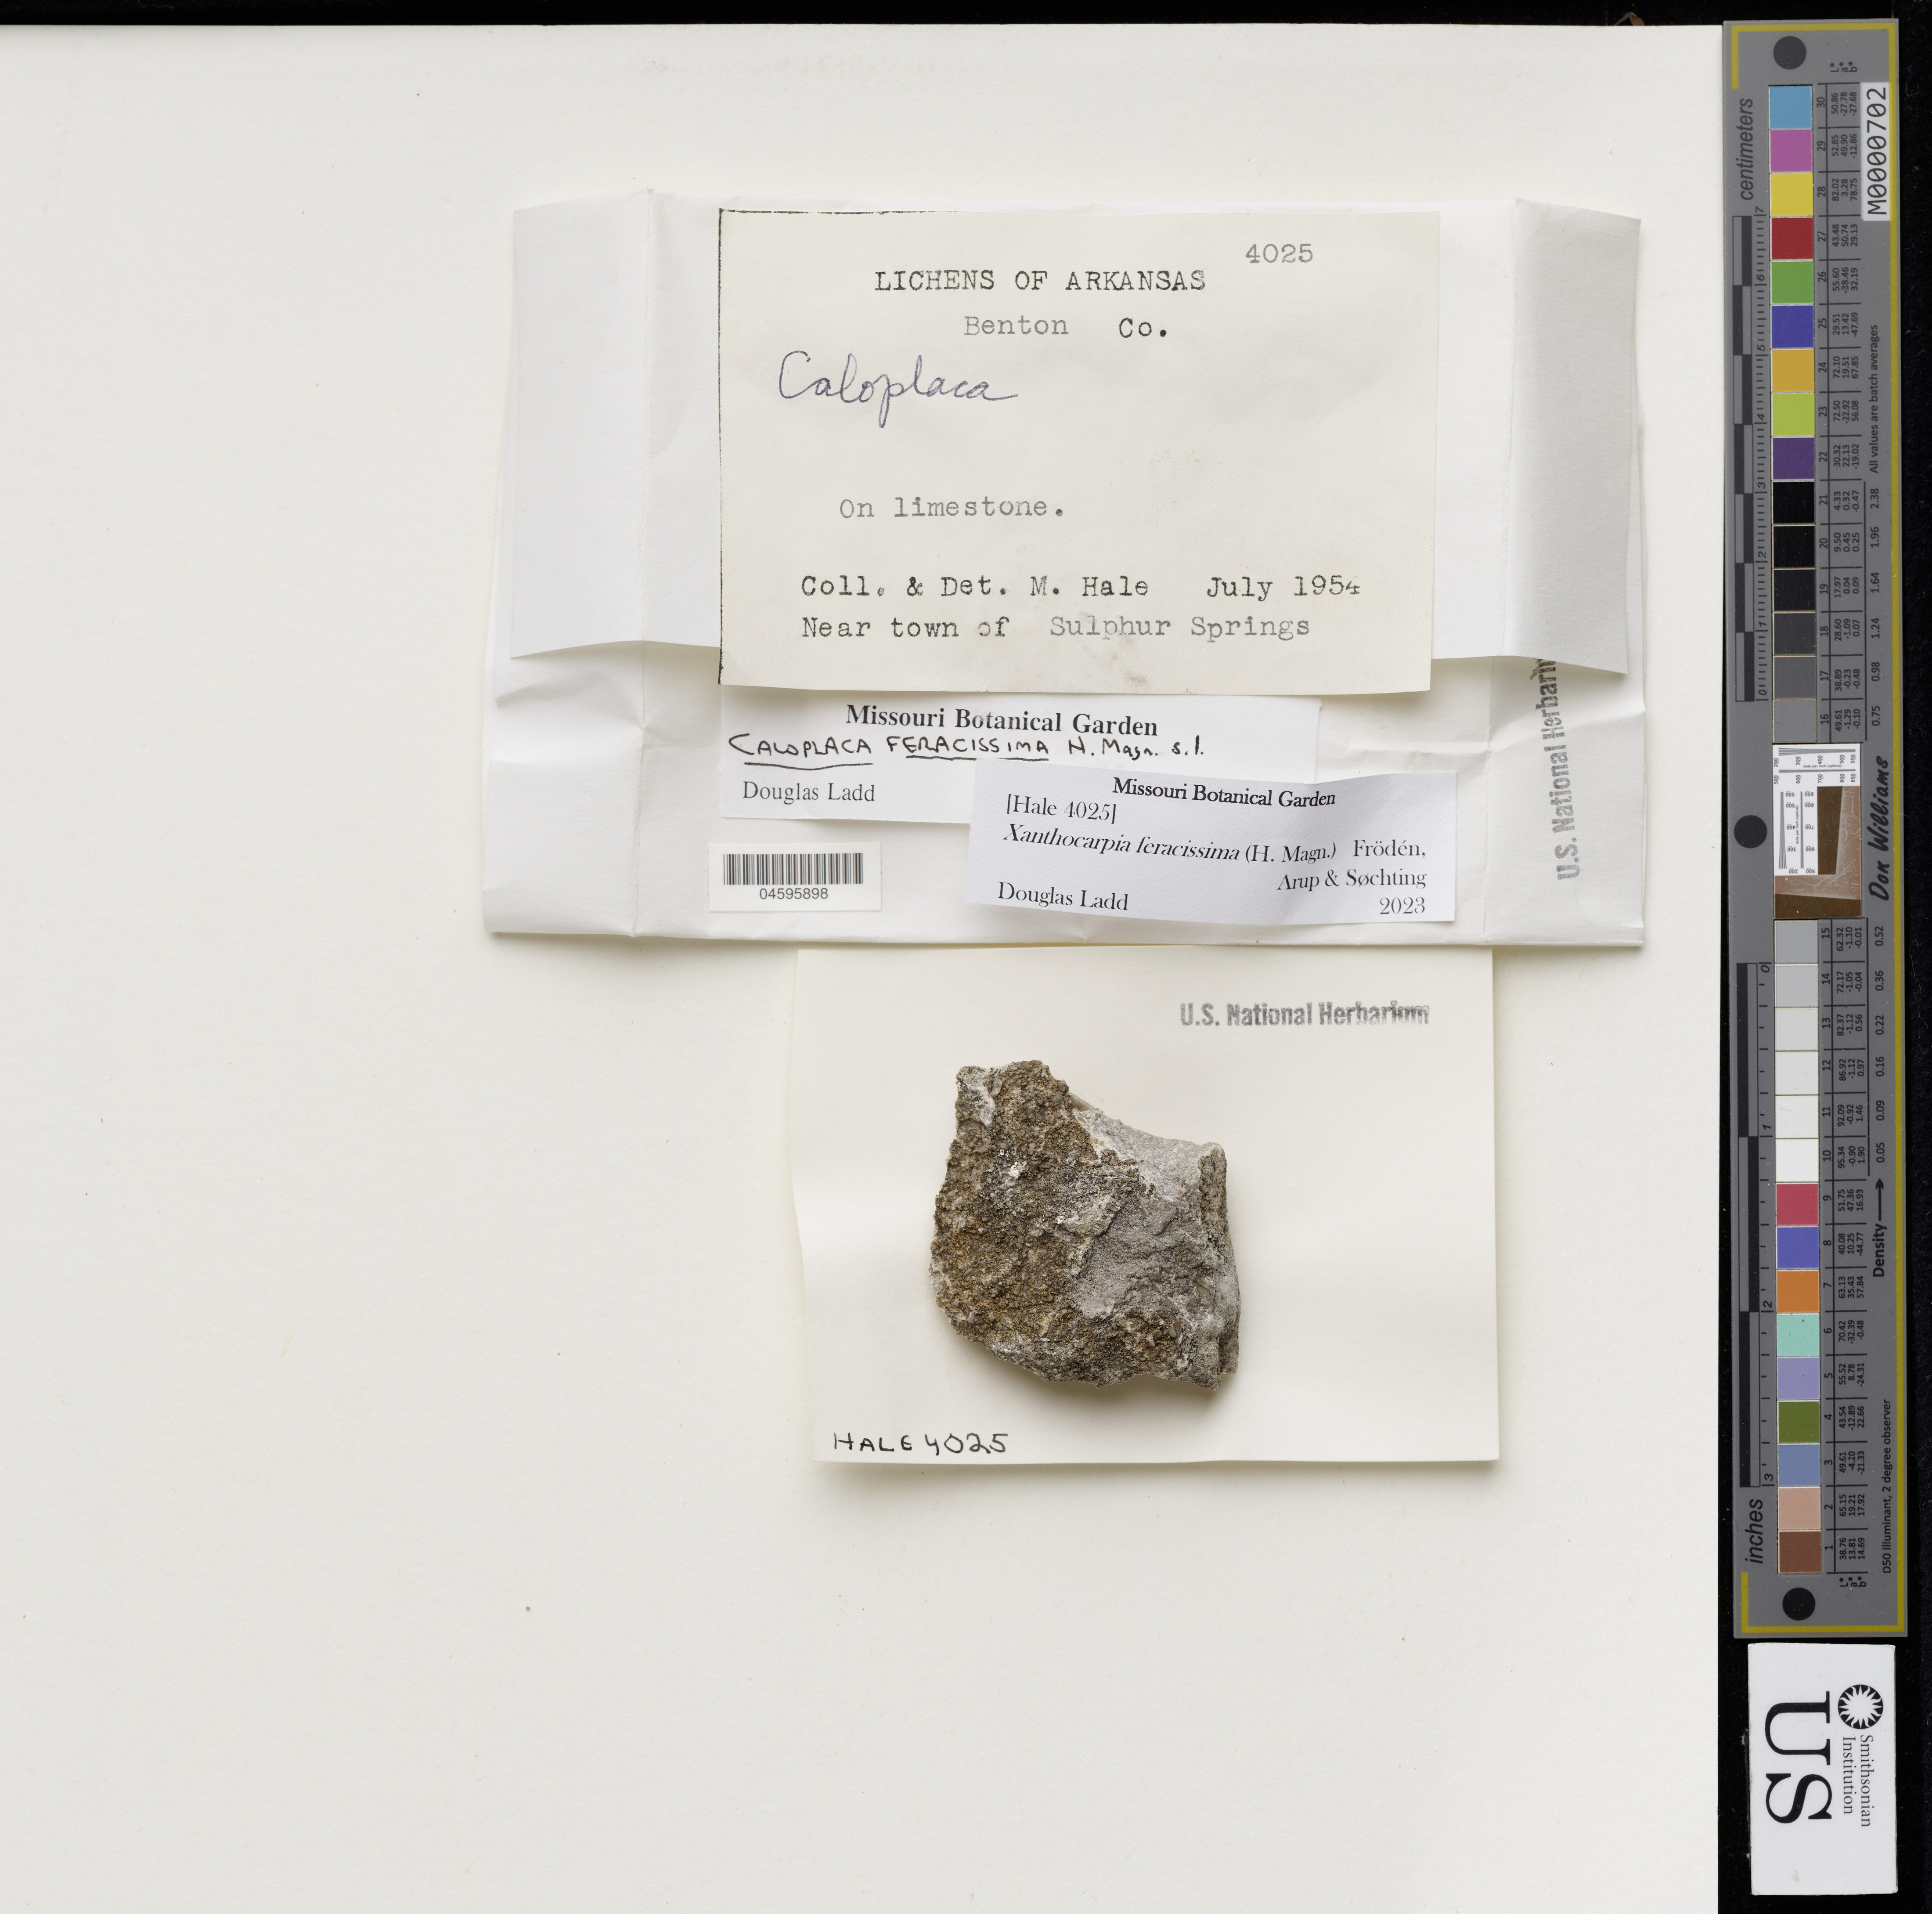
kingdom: Fungi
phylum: Ascomycota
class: Lecanoromycetes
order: Teloschistales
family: Teloschistaceae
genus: Squamulea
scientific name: Squamulea subsoluta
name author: (Nyl.) Arup et al.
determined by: Ladd, Douglas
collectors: M. Hale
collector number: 4025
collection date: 1954-05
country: United States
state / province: Missouri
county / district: Wright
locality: Near town of Hartville.